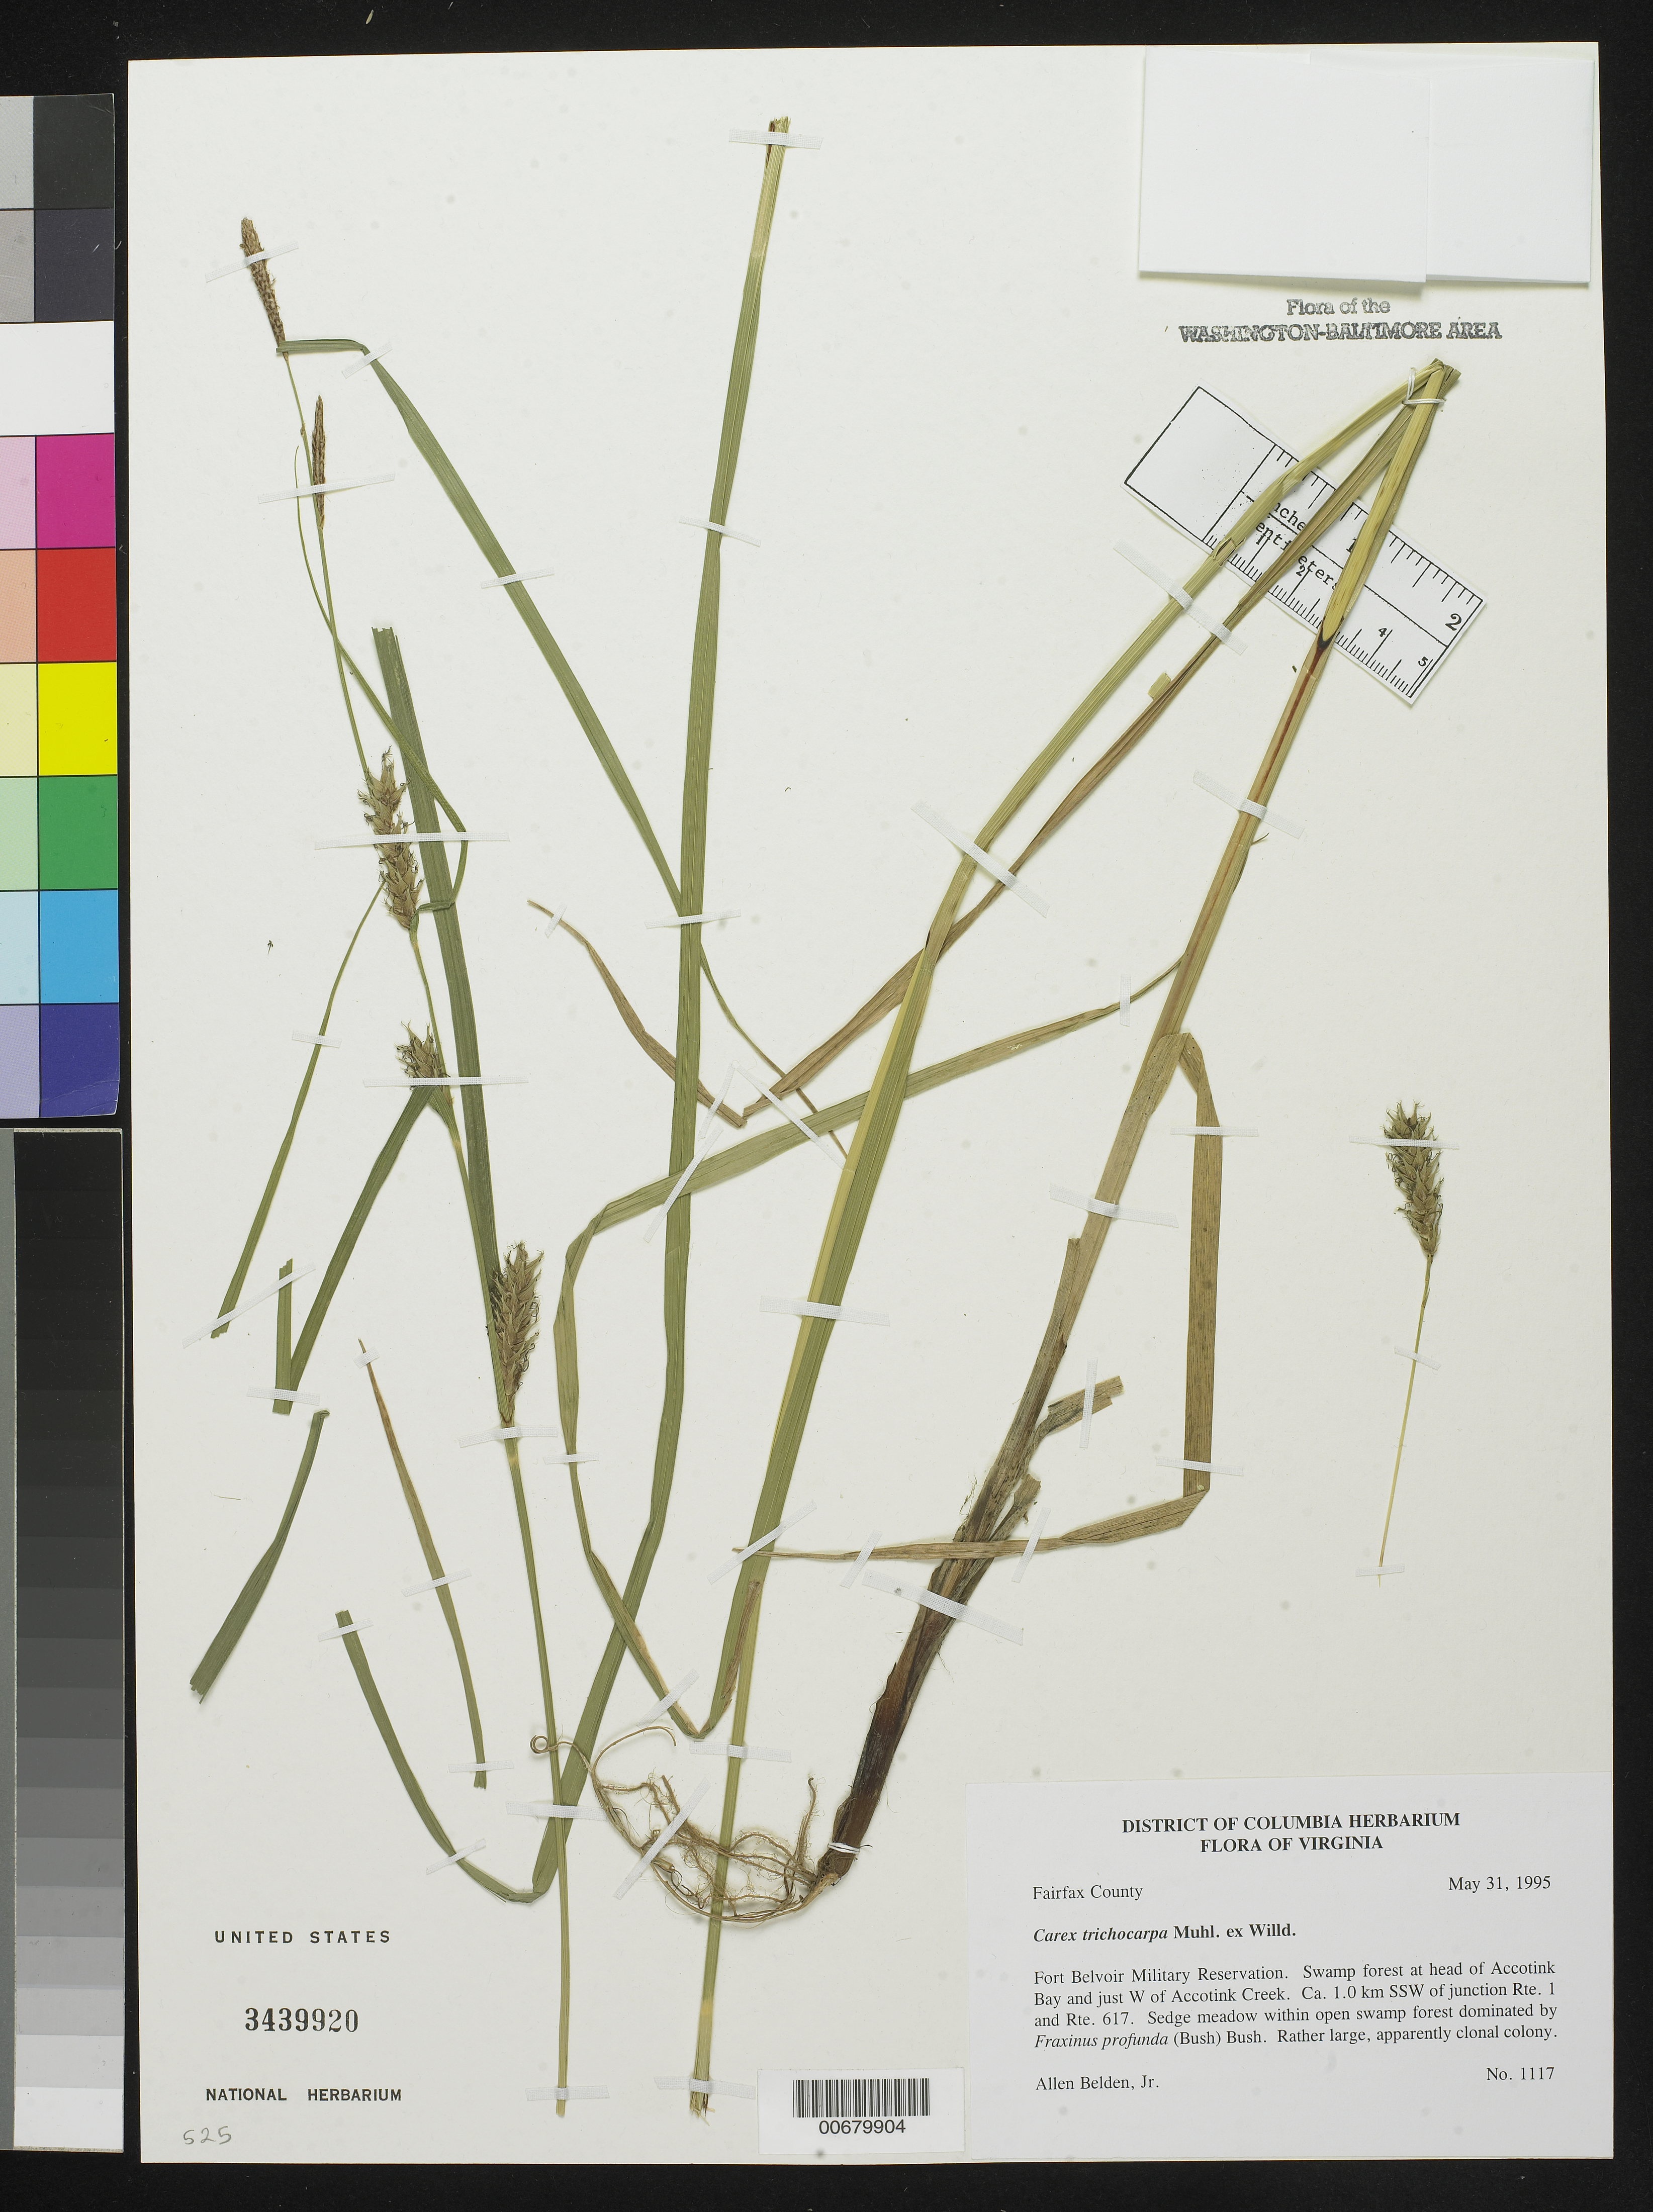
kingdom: Plantae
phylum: Tracheophyta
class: Liliopsida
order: Poales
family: Cyperaceae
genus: Carex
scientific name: Carex trichocarpa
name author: Muhl. ex Willd.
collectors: A. Belden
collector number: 1117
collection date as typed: May 31, 1995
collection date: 1995-05-31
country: United States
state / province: Virginia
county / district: Fairfax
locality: Fort Belvoir Military Reservation. Swamp forest at head of Accotink Bay and just W of Accotink Creek. Ca. 1.0 km SSW of junction Rt. 1 and Rt. 617.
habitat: Sedge meadow within open swamp forest dominated by Fraxinus profunda (Bush) Bush. Rather large, apparently clonal colony.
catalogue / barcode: US 3439920